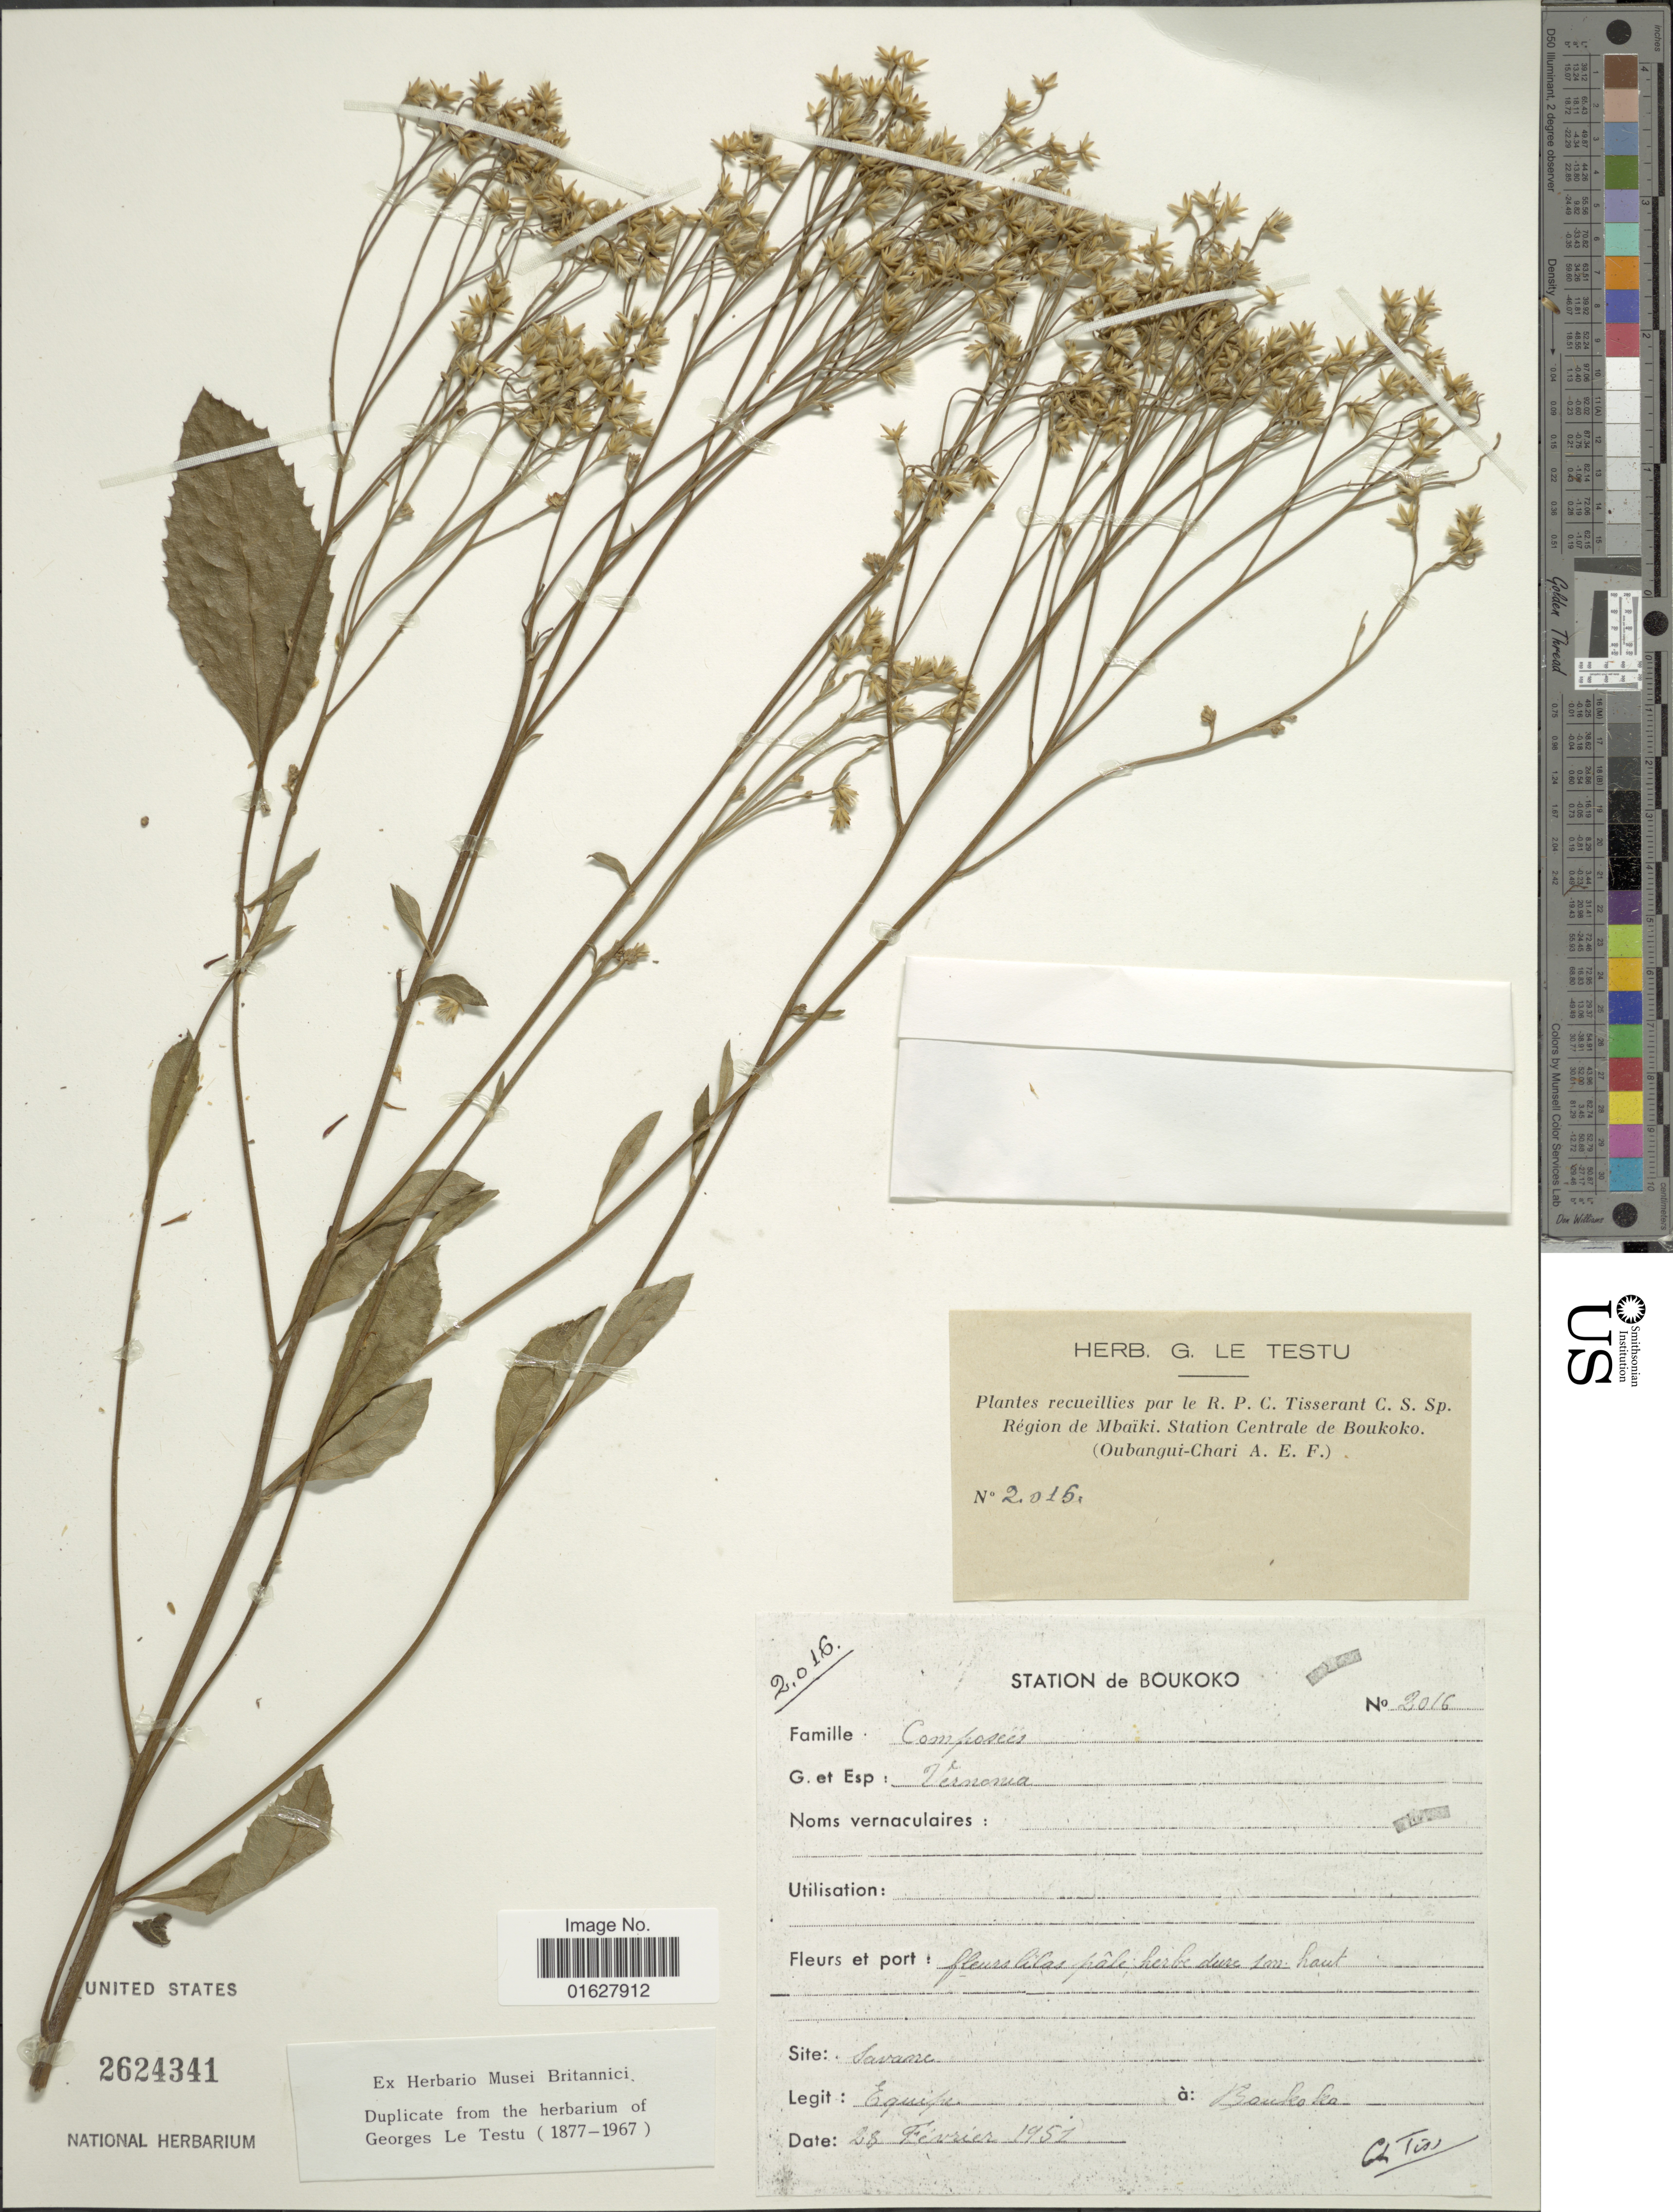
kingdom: Plantae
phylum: Tracheophyta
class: Magnoliopsida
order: Asterales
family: Asteraceae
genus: Vernonia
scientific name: Vernonia sp.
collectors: Equipe a Boukoko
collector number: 2016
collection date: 1951-02-28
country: Central African Republic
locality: Boukoko. Savane.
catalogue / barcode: US 2624341